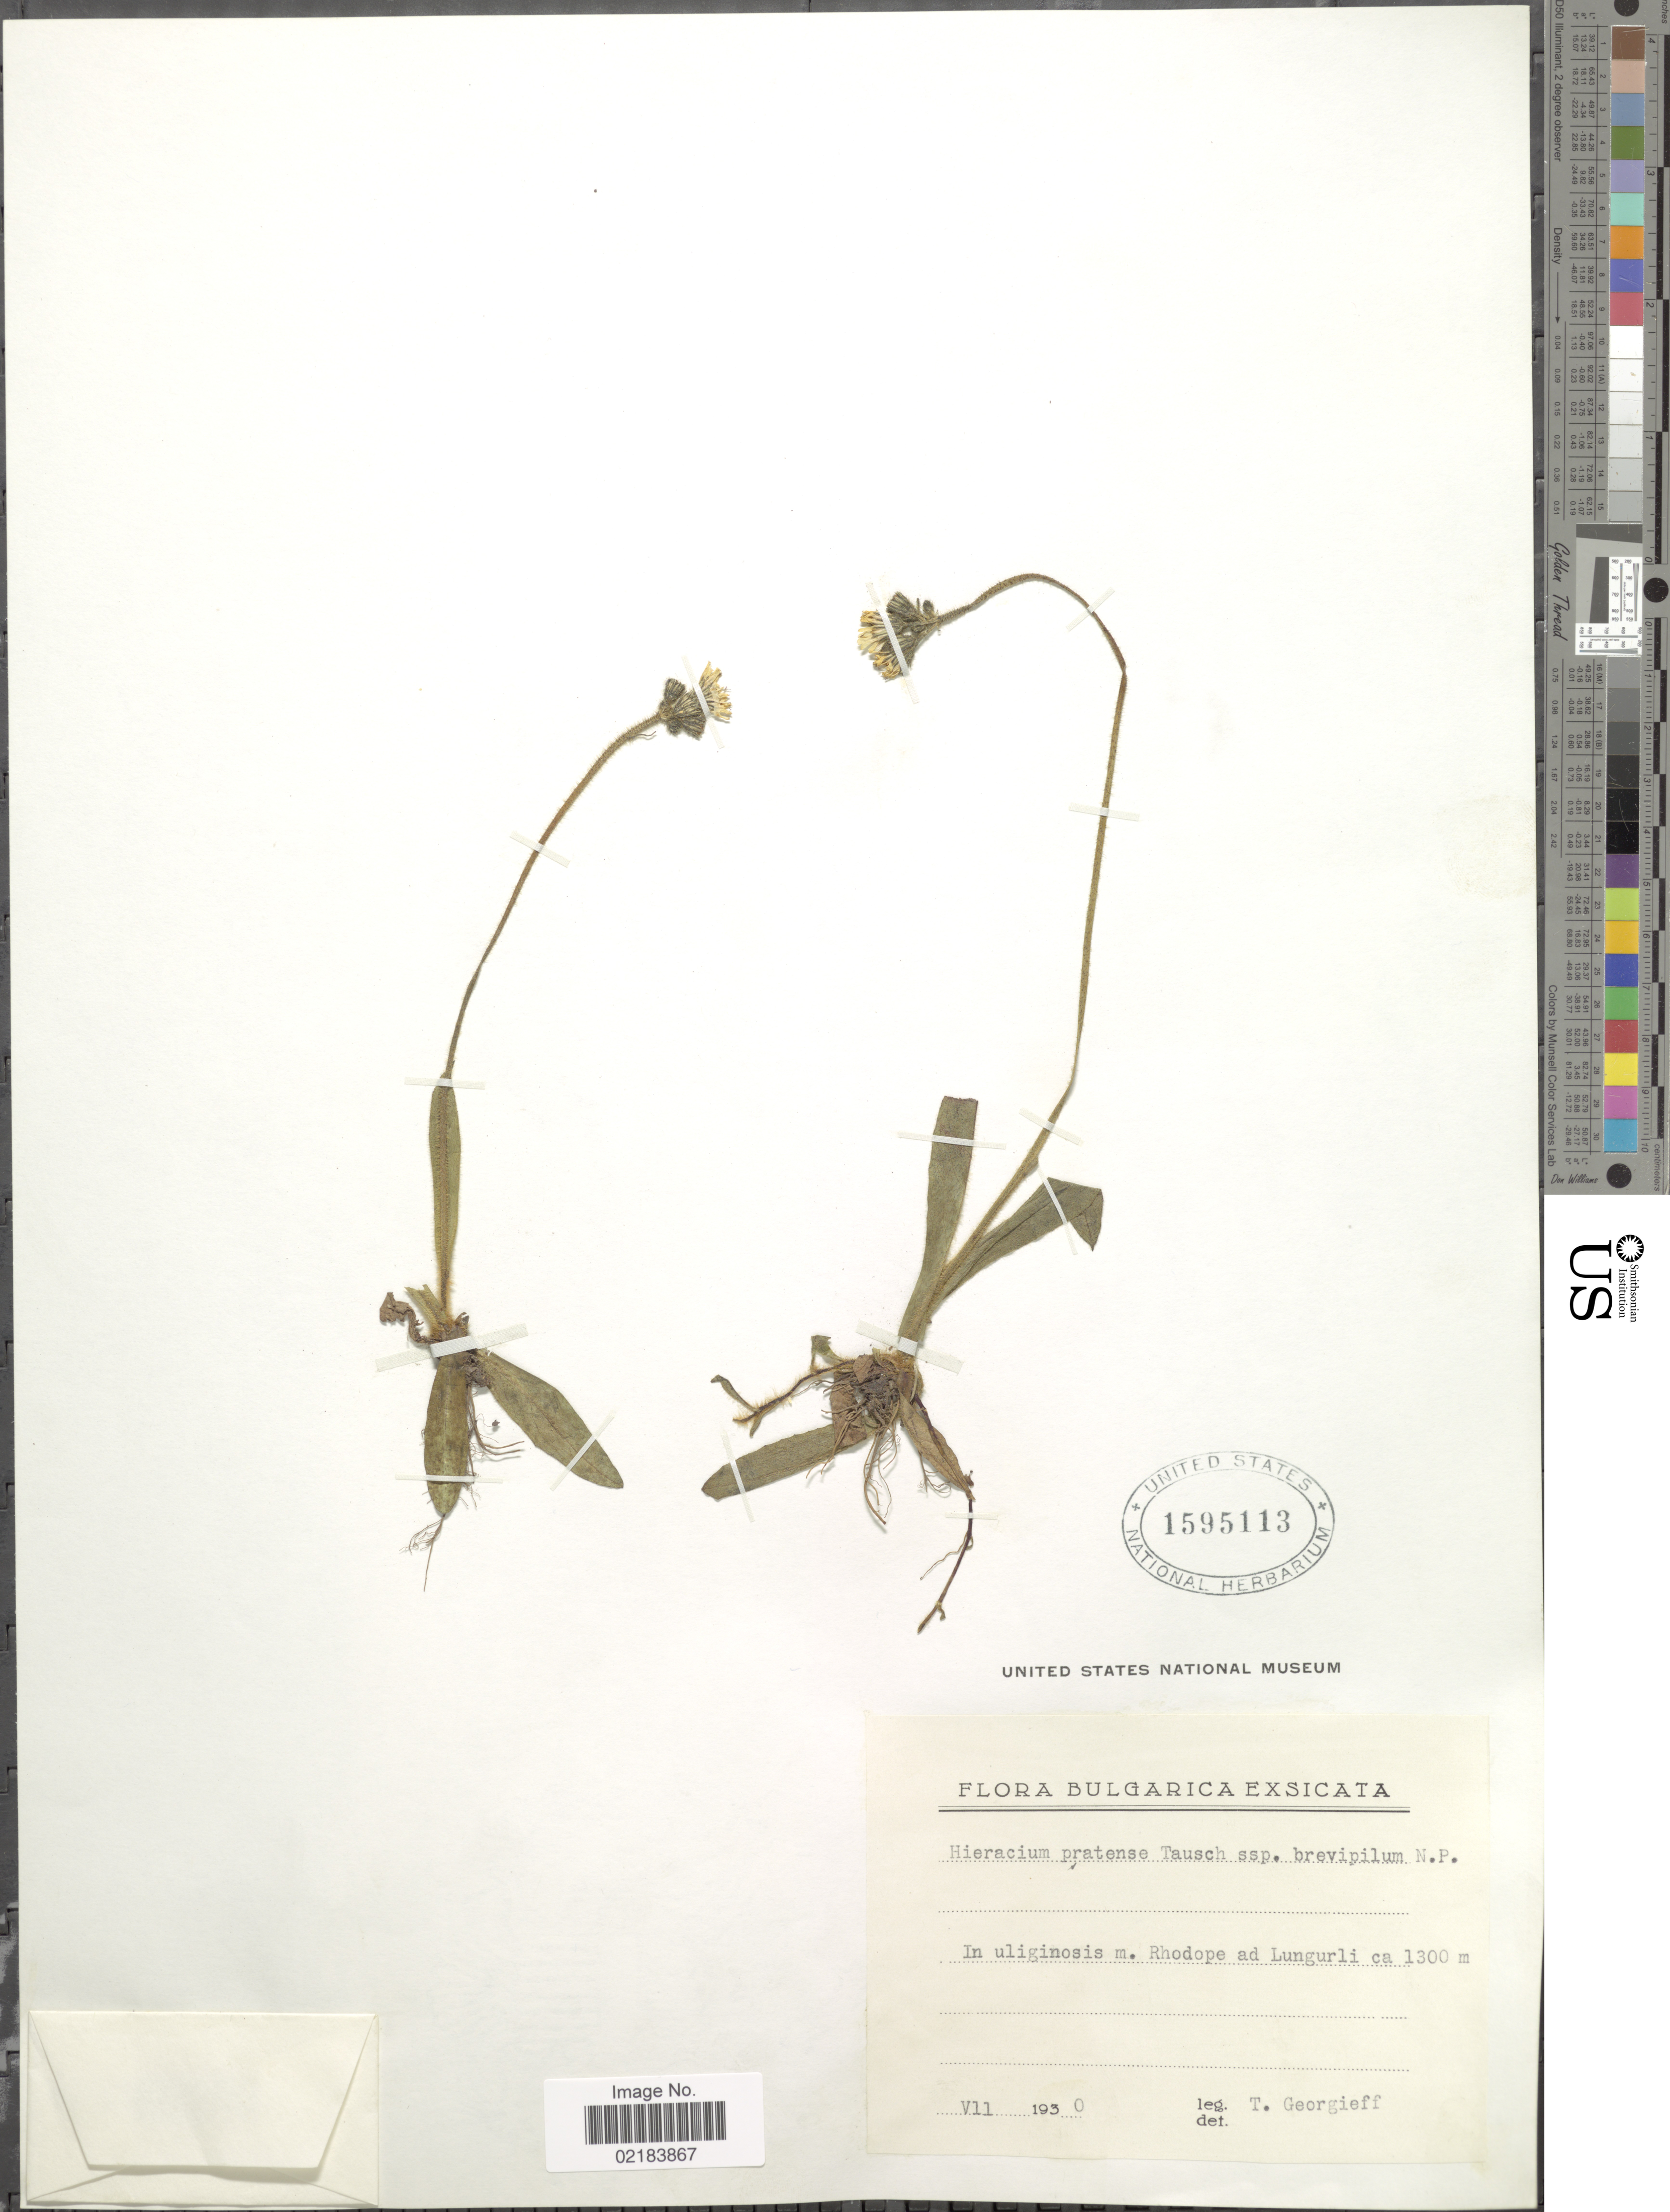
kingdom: Plantae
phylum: Tracheophyta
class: Magnoliopsida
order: Asterales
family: Asteraceae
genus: Pilosella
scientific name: Pilosella caespitosa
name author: (Dumort.) P. D. Sell & C. West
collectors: T. Georgieff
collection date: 1930-07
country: Bulgaria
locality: M. Rhodope ad Lungurli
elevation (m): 1300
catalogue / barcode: US 1595113